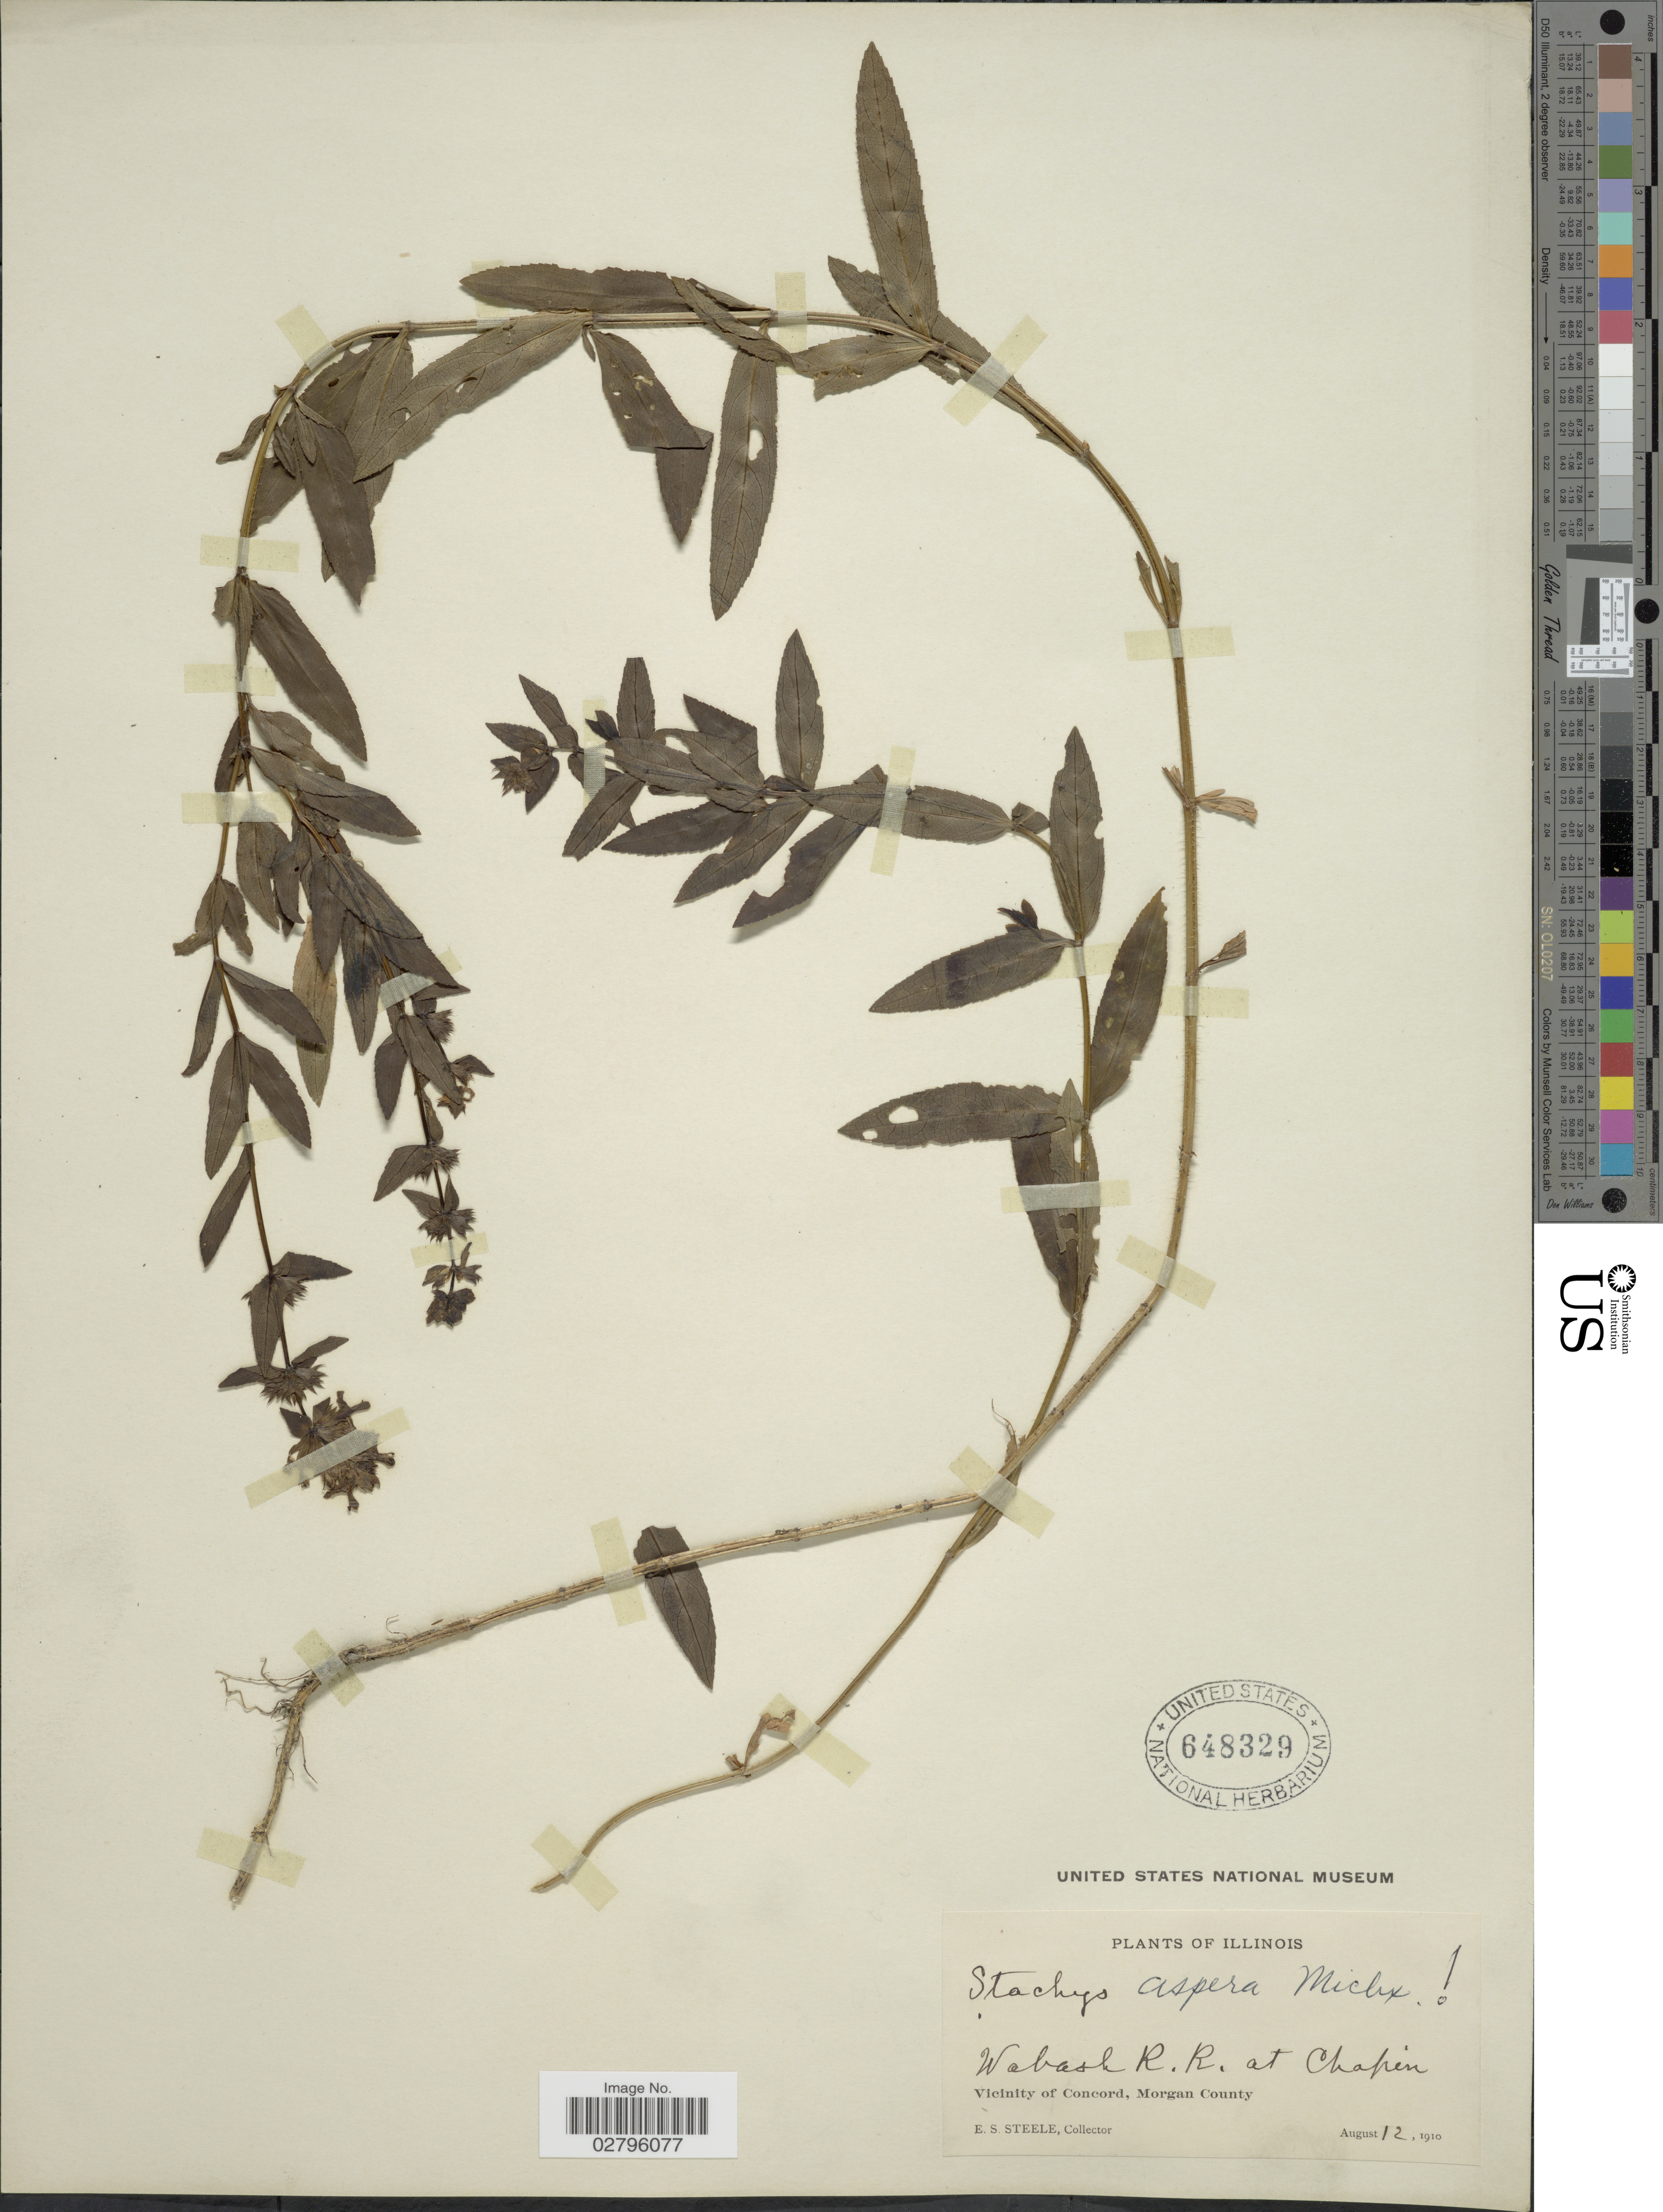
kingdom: Plantae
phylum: Tracheophyta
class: Magnoliopsida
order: Lamiales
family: Lamiaceae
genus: Stachys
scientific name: Stachys aspera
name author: Michx.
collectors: E. Steele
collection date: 1910-08-12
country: United States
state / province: Illinois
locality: Wabash R.R. at Chapin, Vicinity of Concord, Morgan County.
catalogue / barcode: US 648329